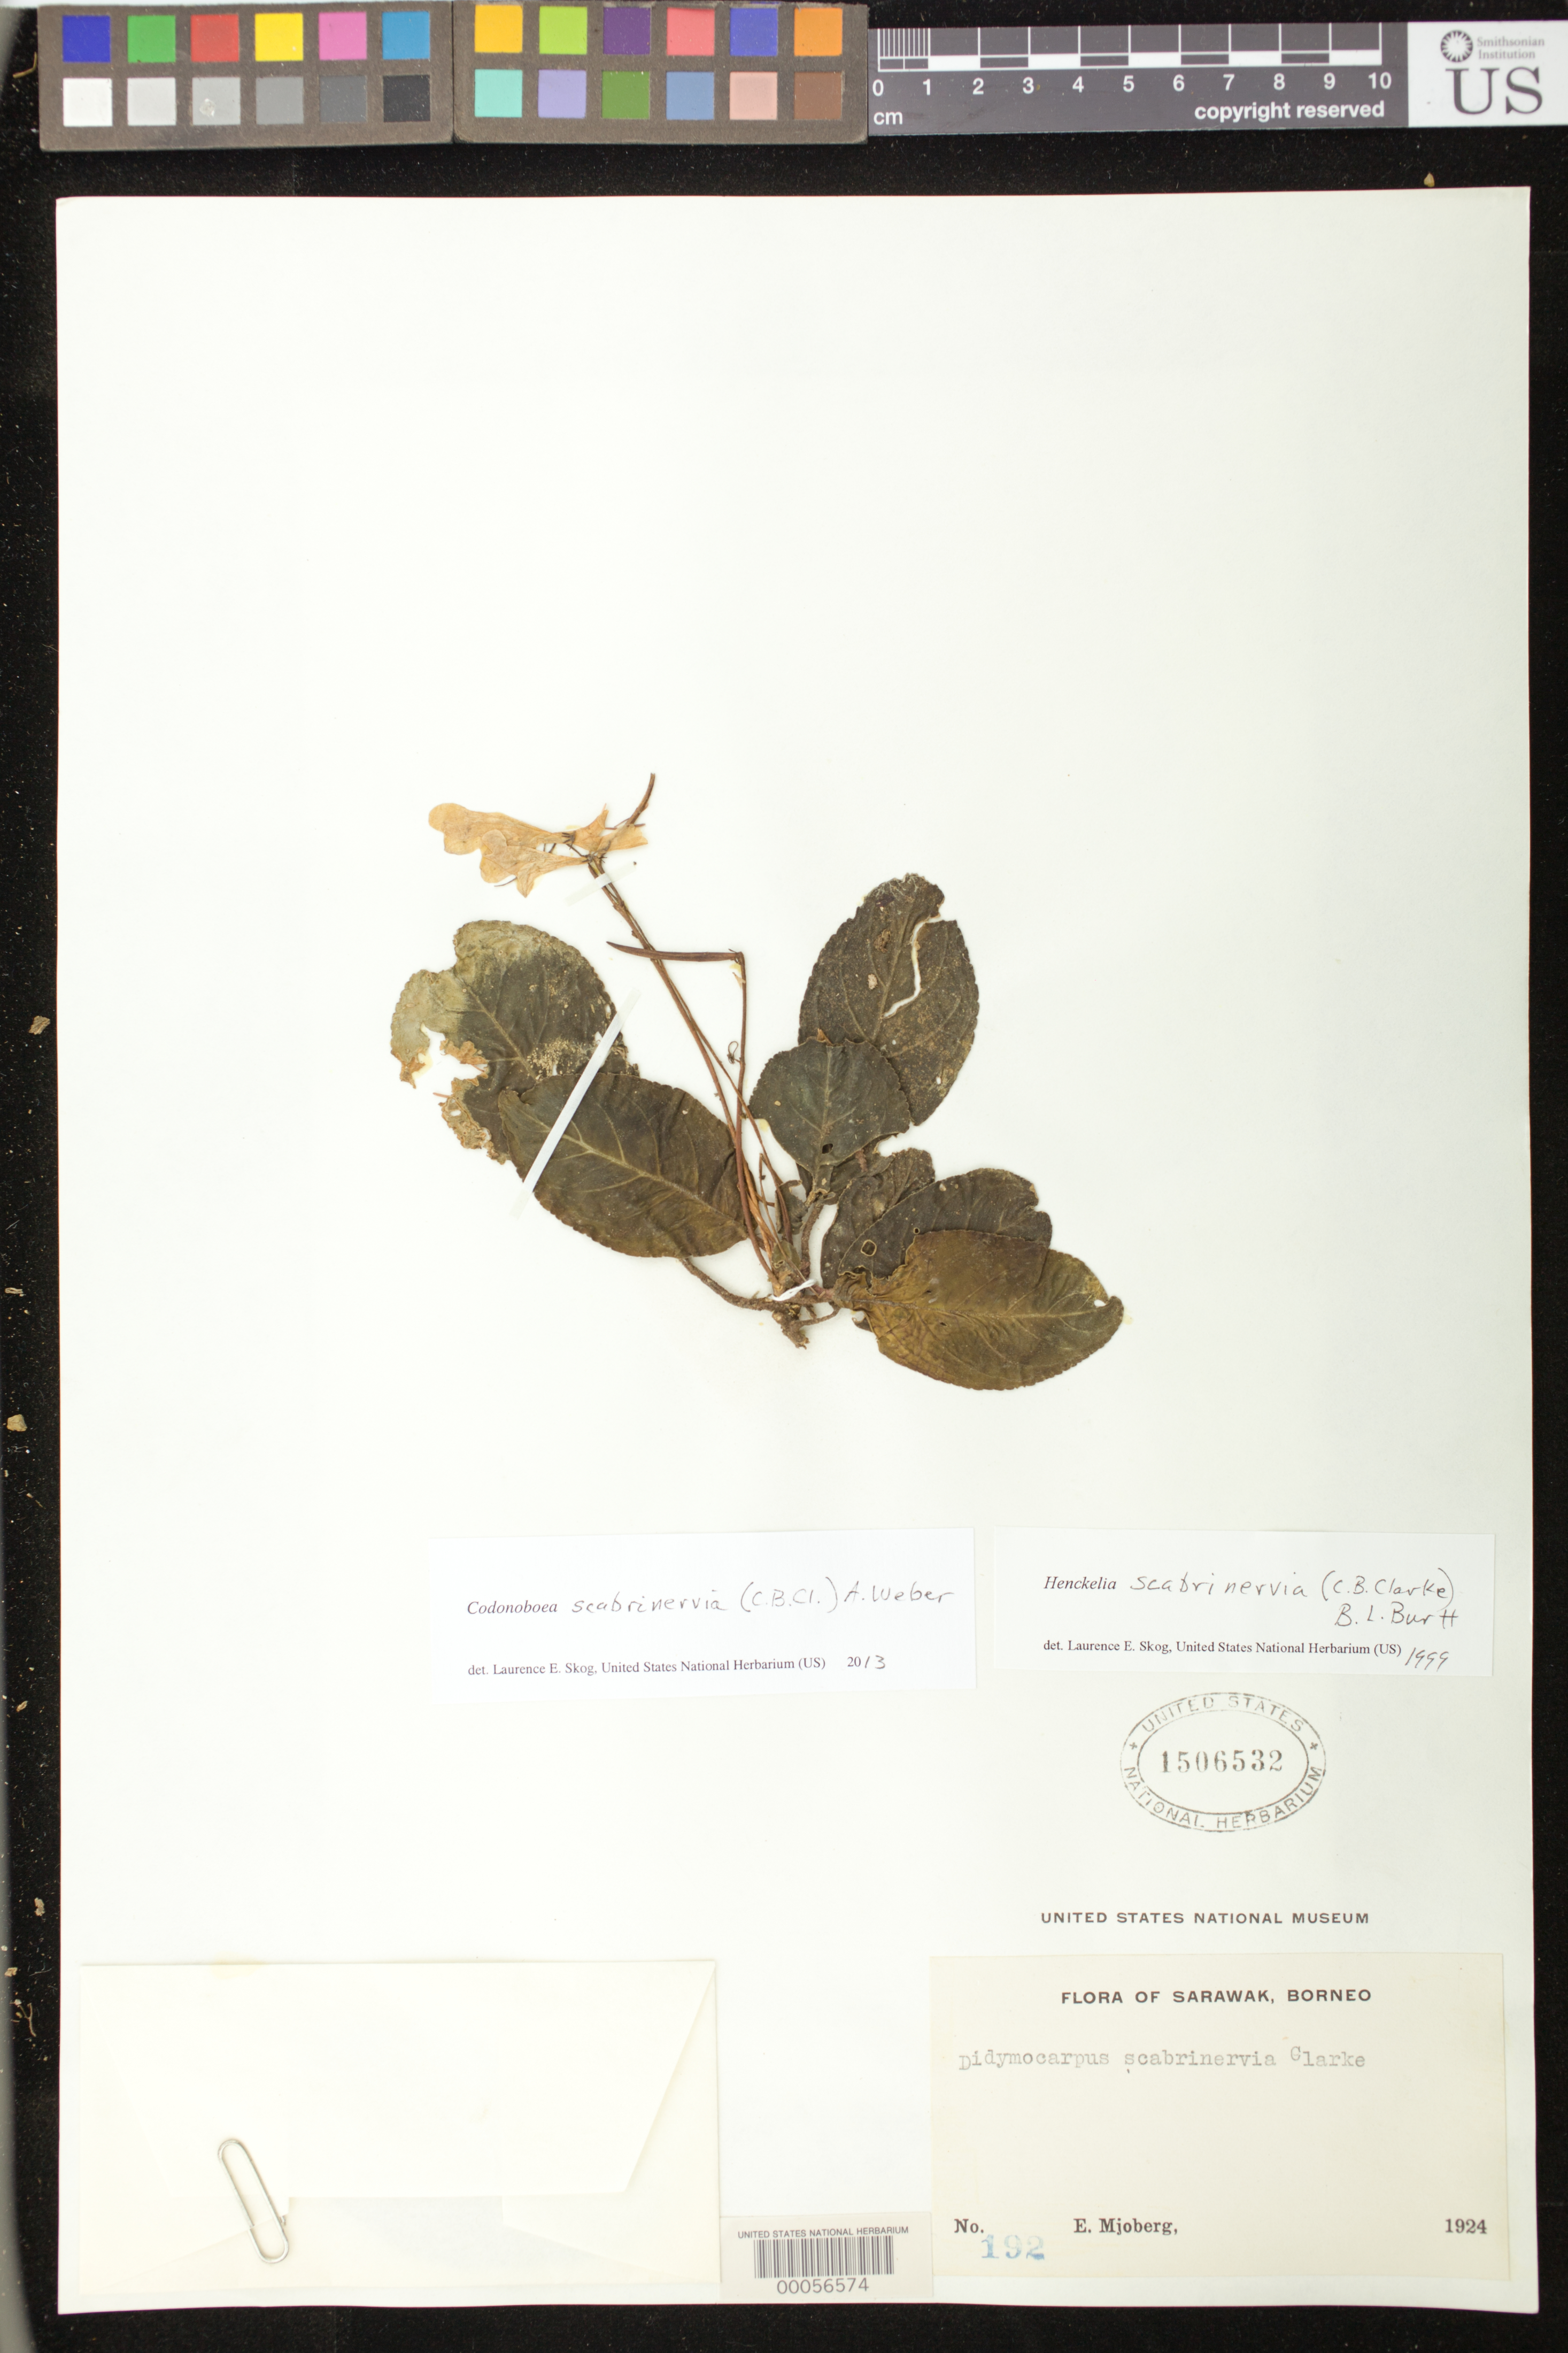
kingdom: Plantae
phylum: Tracheophyta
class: Magnoliopsida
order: Lamiales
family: Gesneriaceae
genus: Codonoboea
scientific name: Codonoboea scabrinervia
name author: (C.B. Clarke) A. Weber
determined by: Skog, Laurence E.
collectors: E. Mjoberg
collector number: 192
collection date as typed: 1924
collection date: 1924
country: Malaysia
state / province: Sarawak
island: Borneo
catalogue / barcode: US 1506532